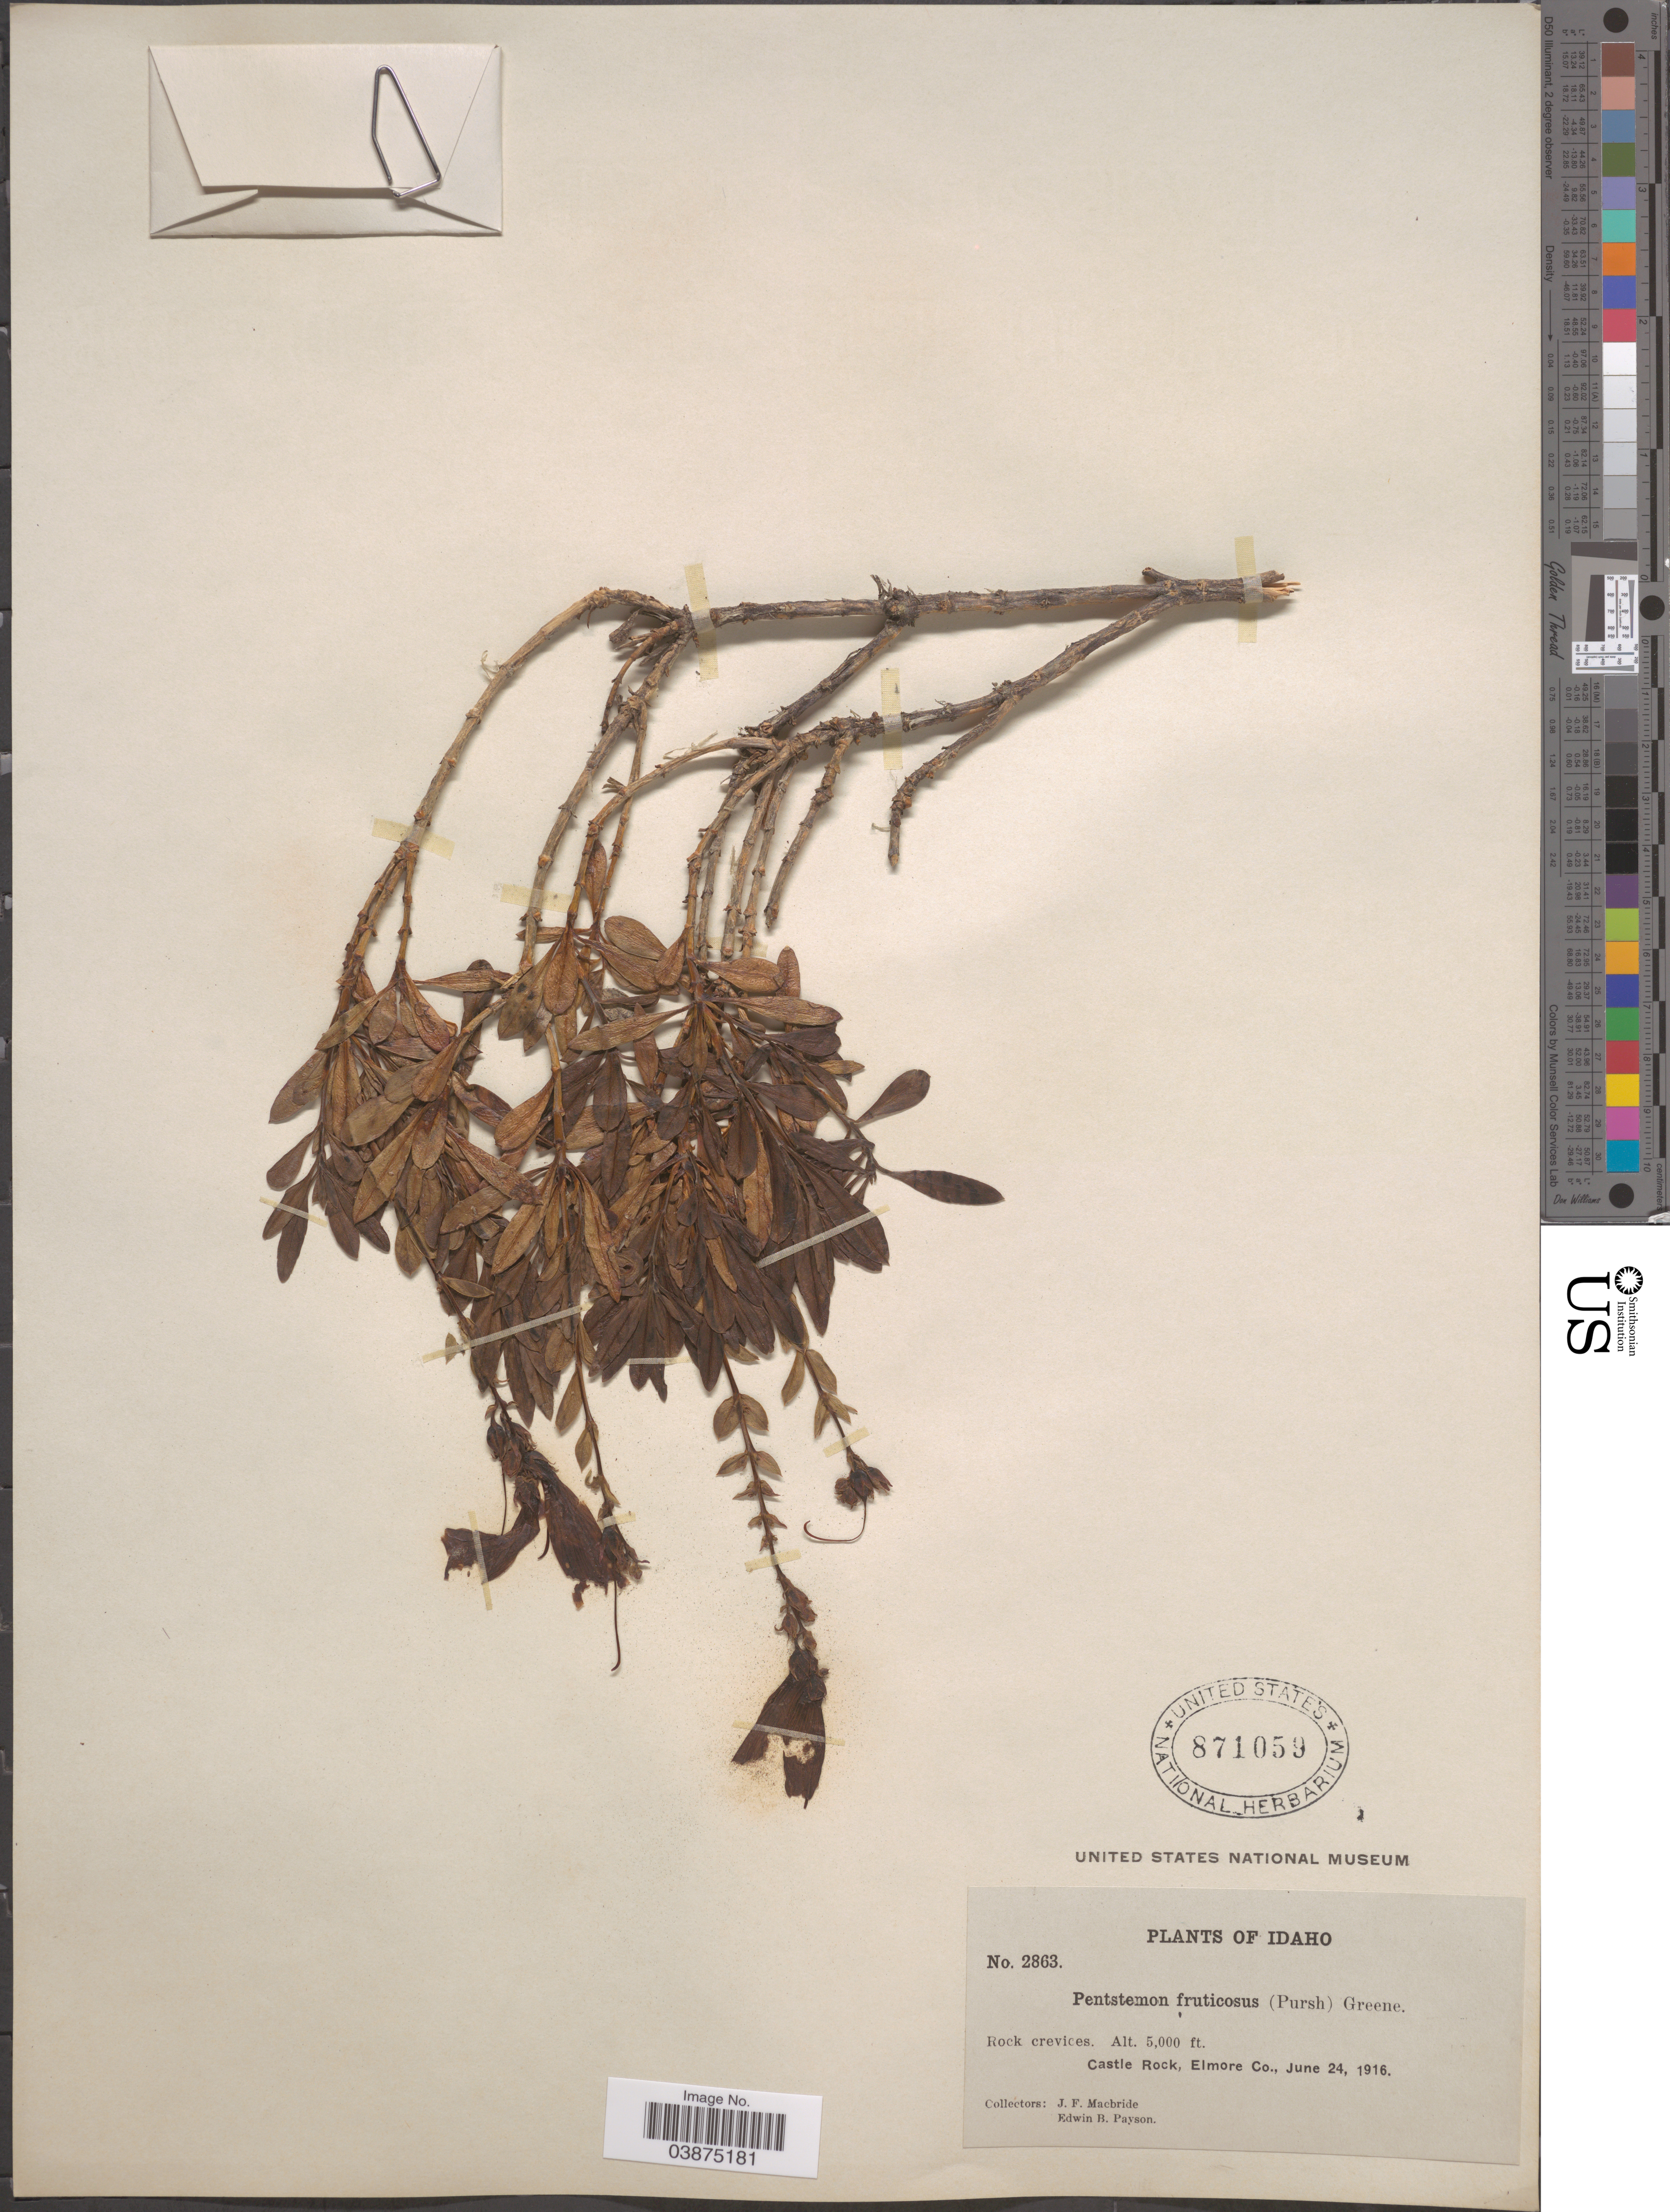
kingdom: Plantae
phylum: Tracheophyta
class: Magnoliopsida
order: Lamiales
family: Plantaginaceae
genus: Penstemon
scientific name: Penstemon fruticosus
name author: (Pursh) Greene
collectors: J. F. Macbride & E. B. Payson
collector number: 2863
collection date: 1916-06-24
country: United States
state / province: Idaho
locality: Castle Rock, Elmore Co.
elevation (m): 1524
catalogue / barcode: US 871059